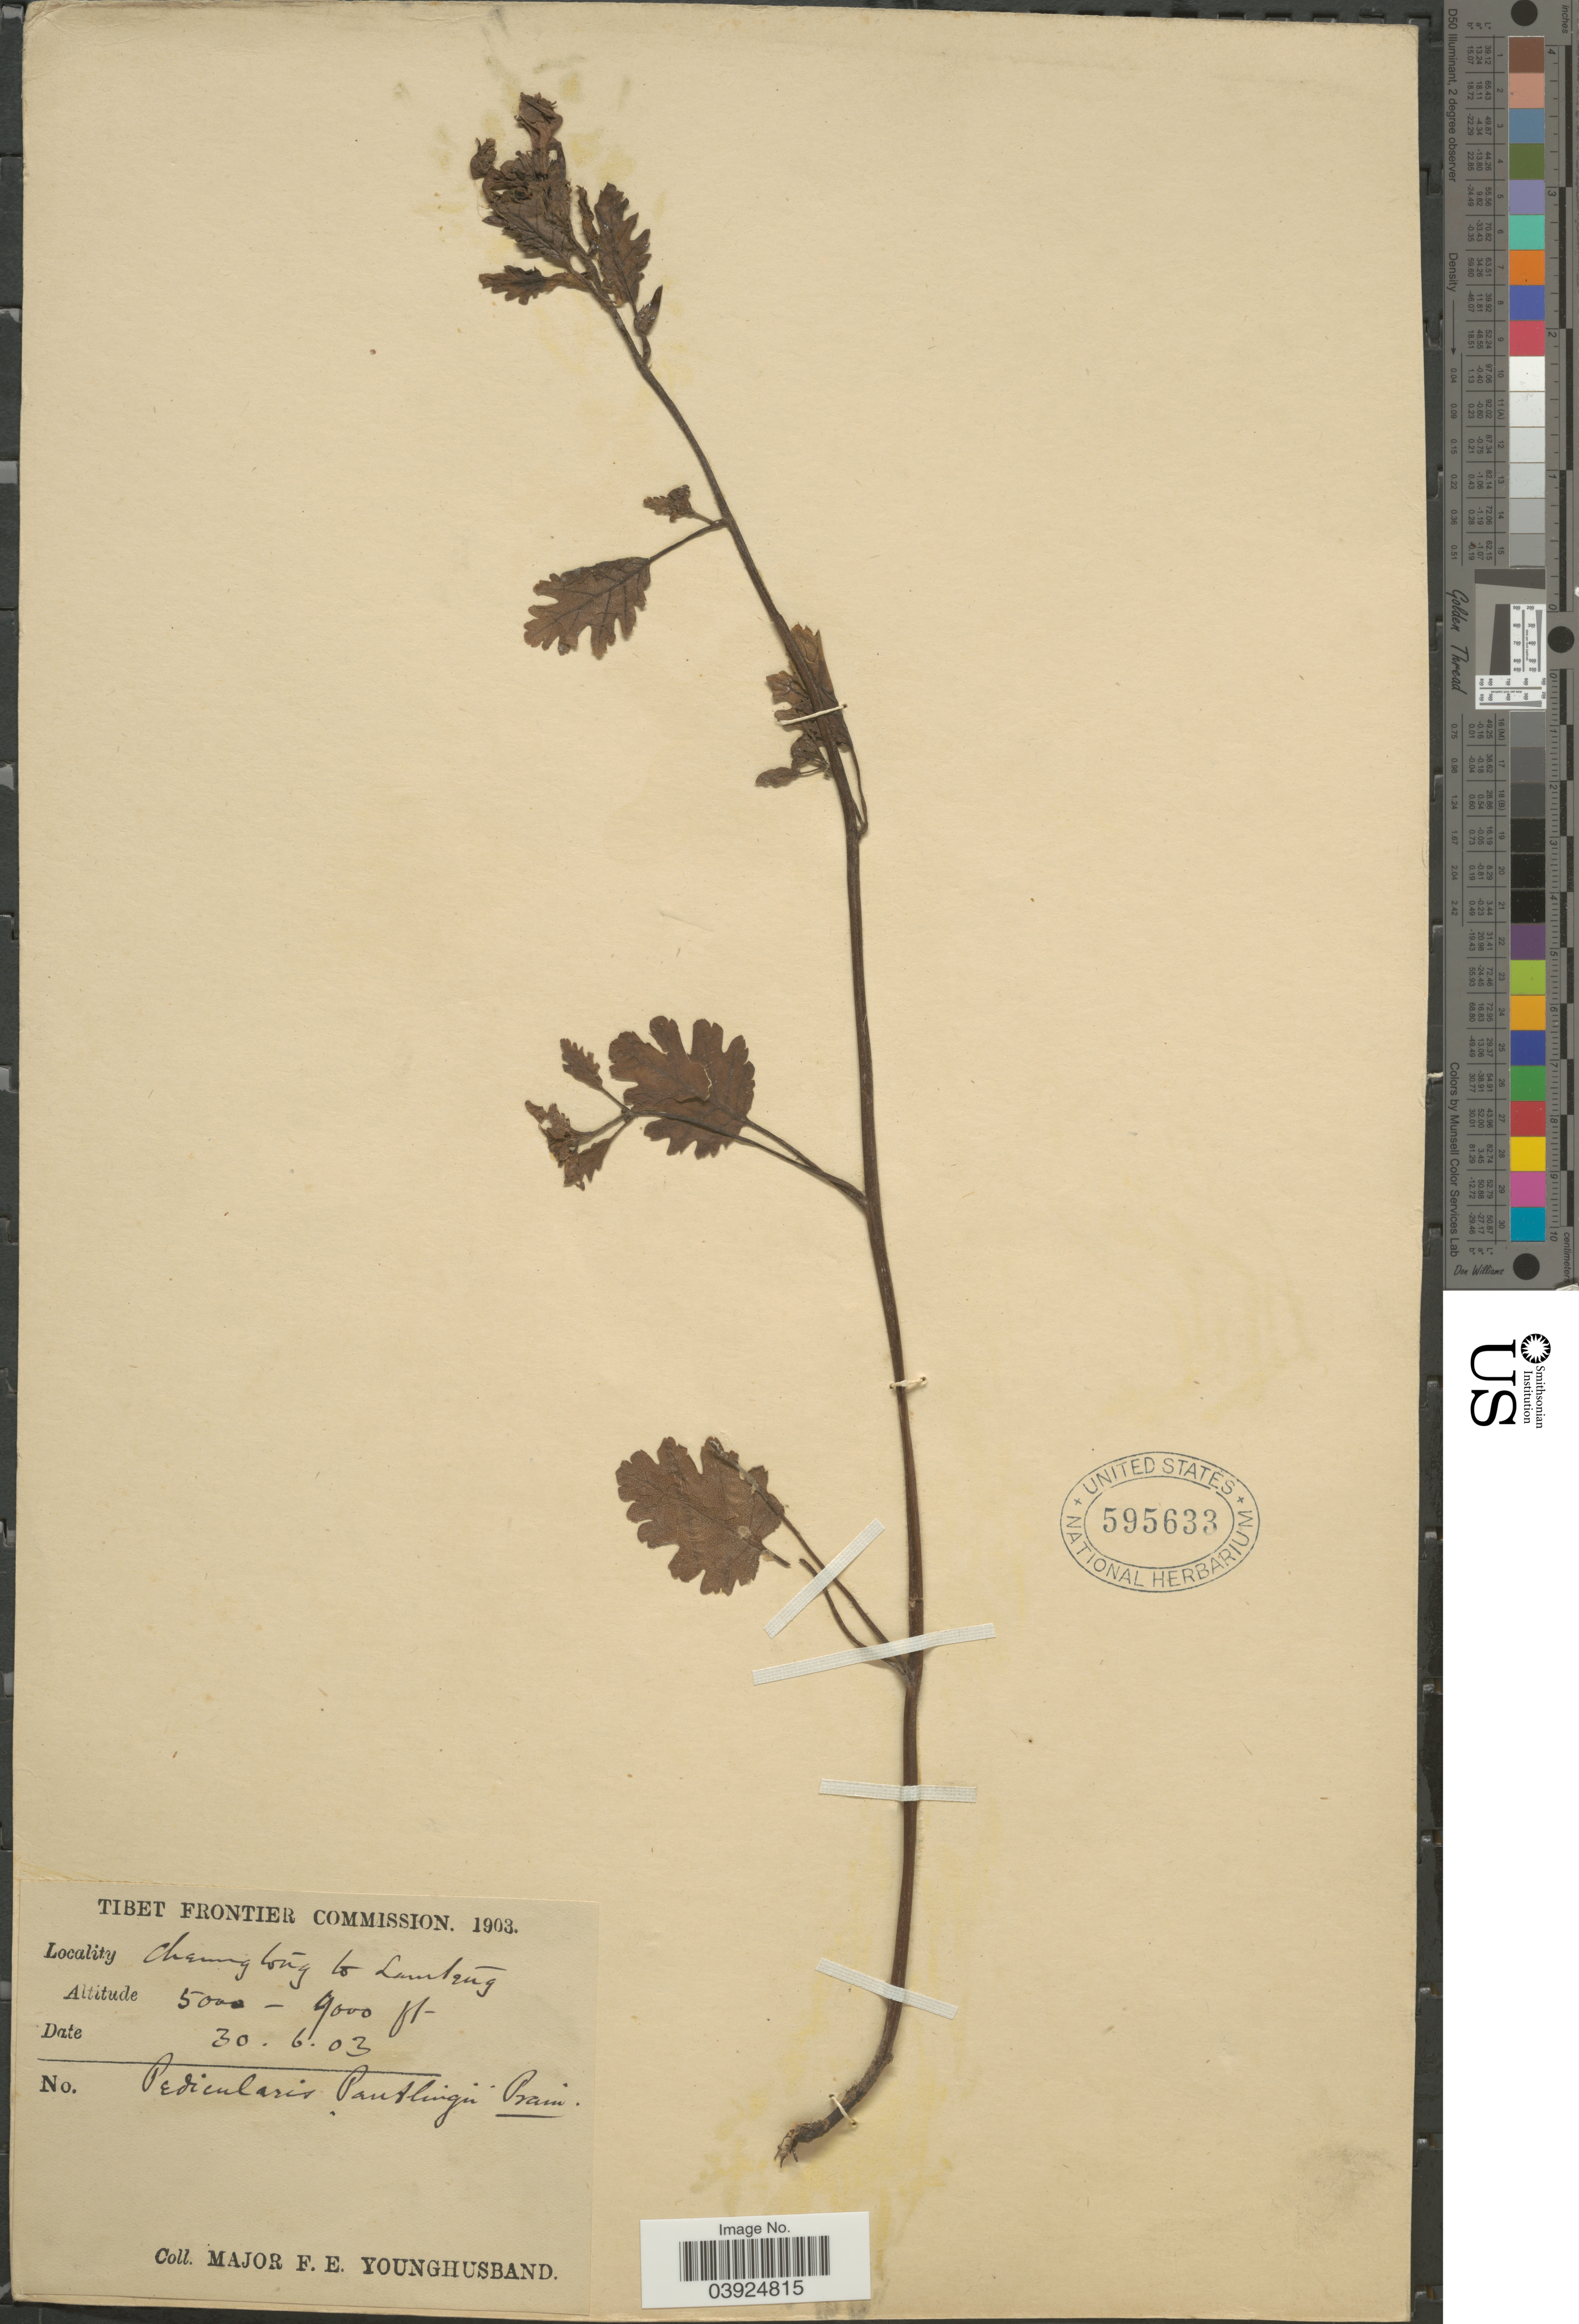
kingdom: Plantae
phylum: Tracheophyta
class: Magnoliopsida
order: Lamiales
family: Orobanchaceae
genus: Pedicularis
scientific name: Pedicularis pantlingii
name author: Prain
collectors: F. Younghusband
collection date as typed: Transcribed d/m/y: 30/6/3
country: China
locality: Chemgtong to Lamtzug.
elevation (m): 1524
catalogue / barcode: US 595633